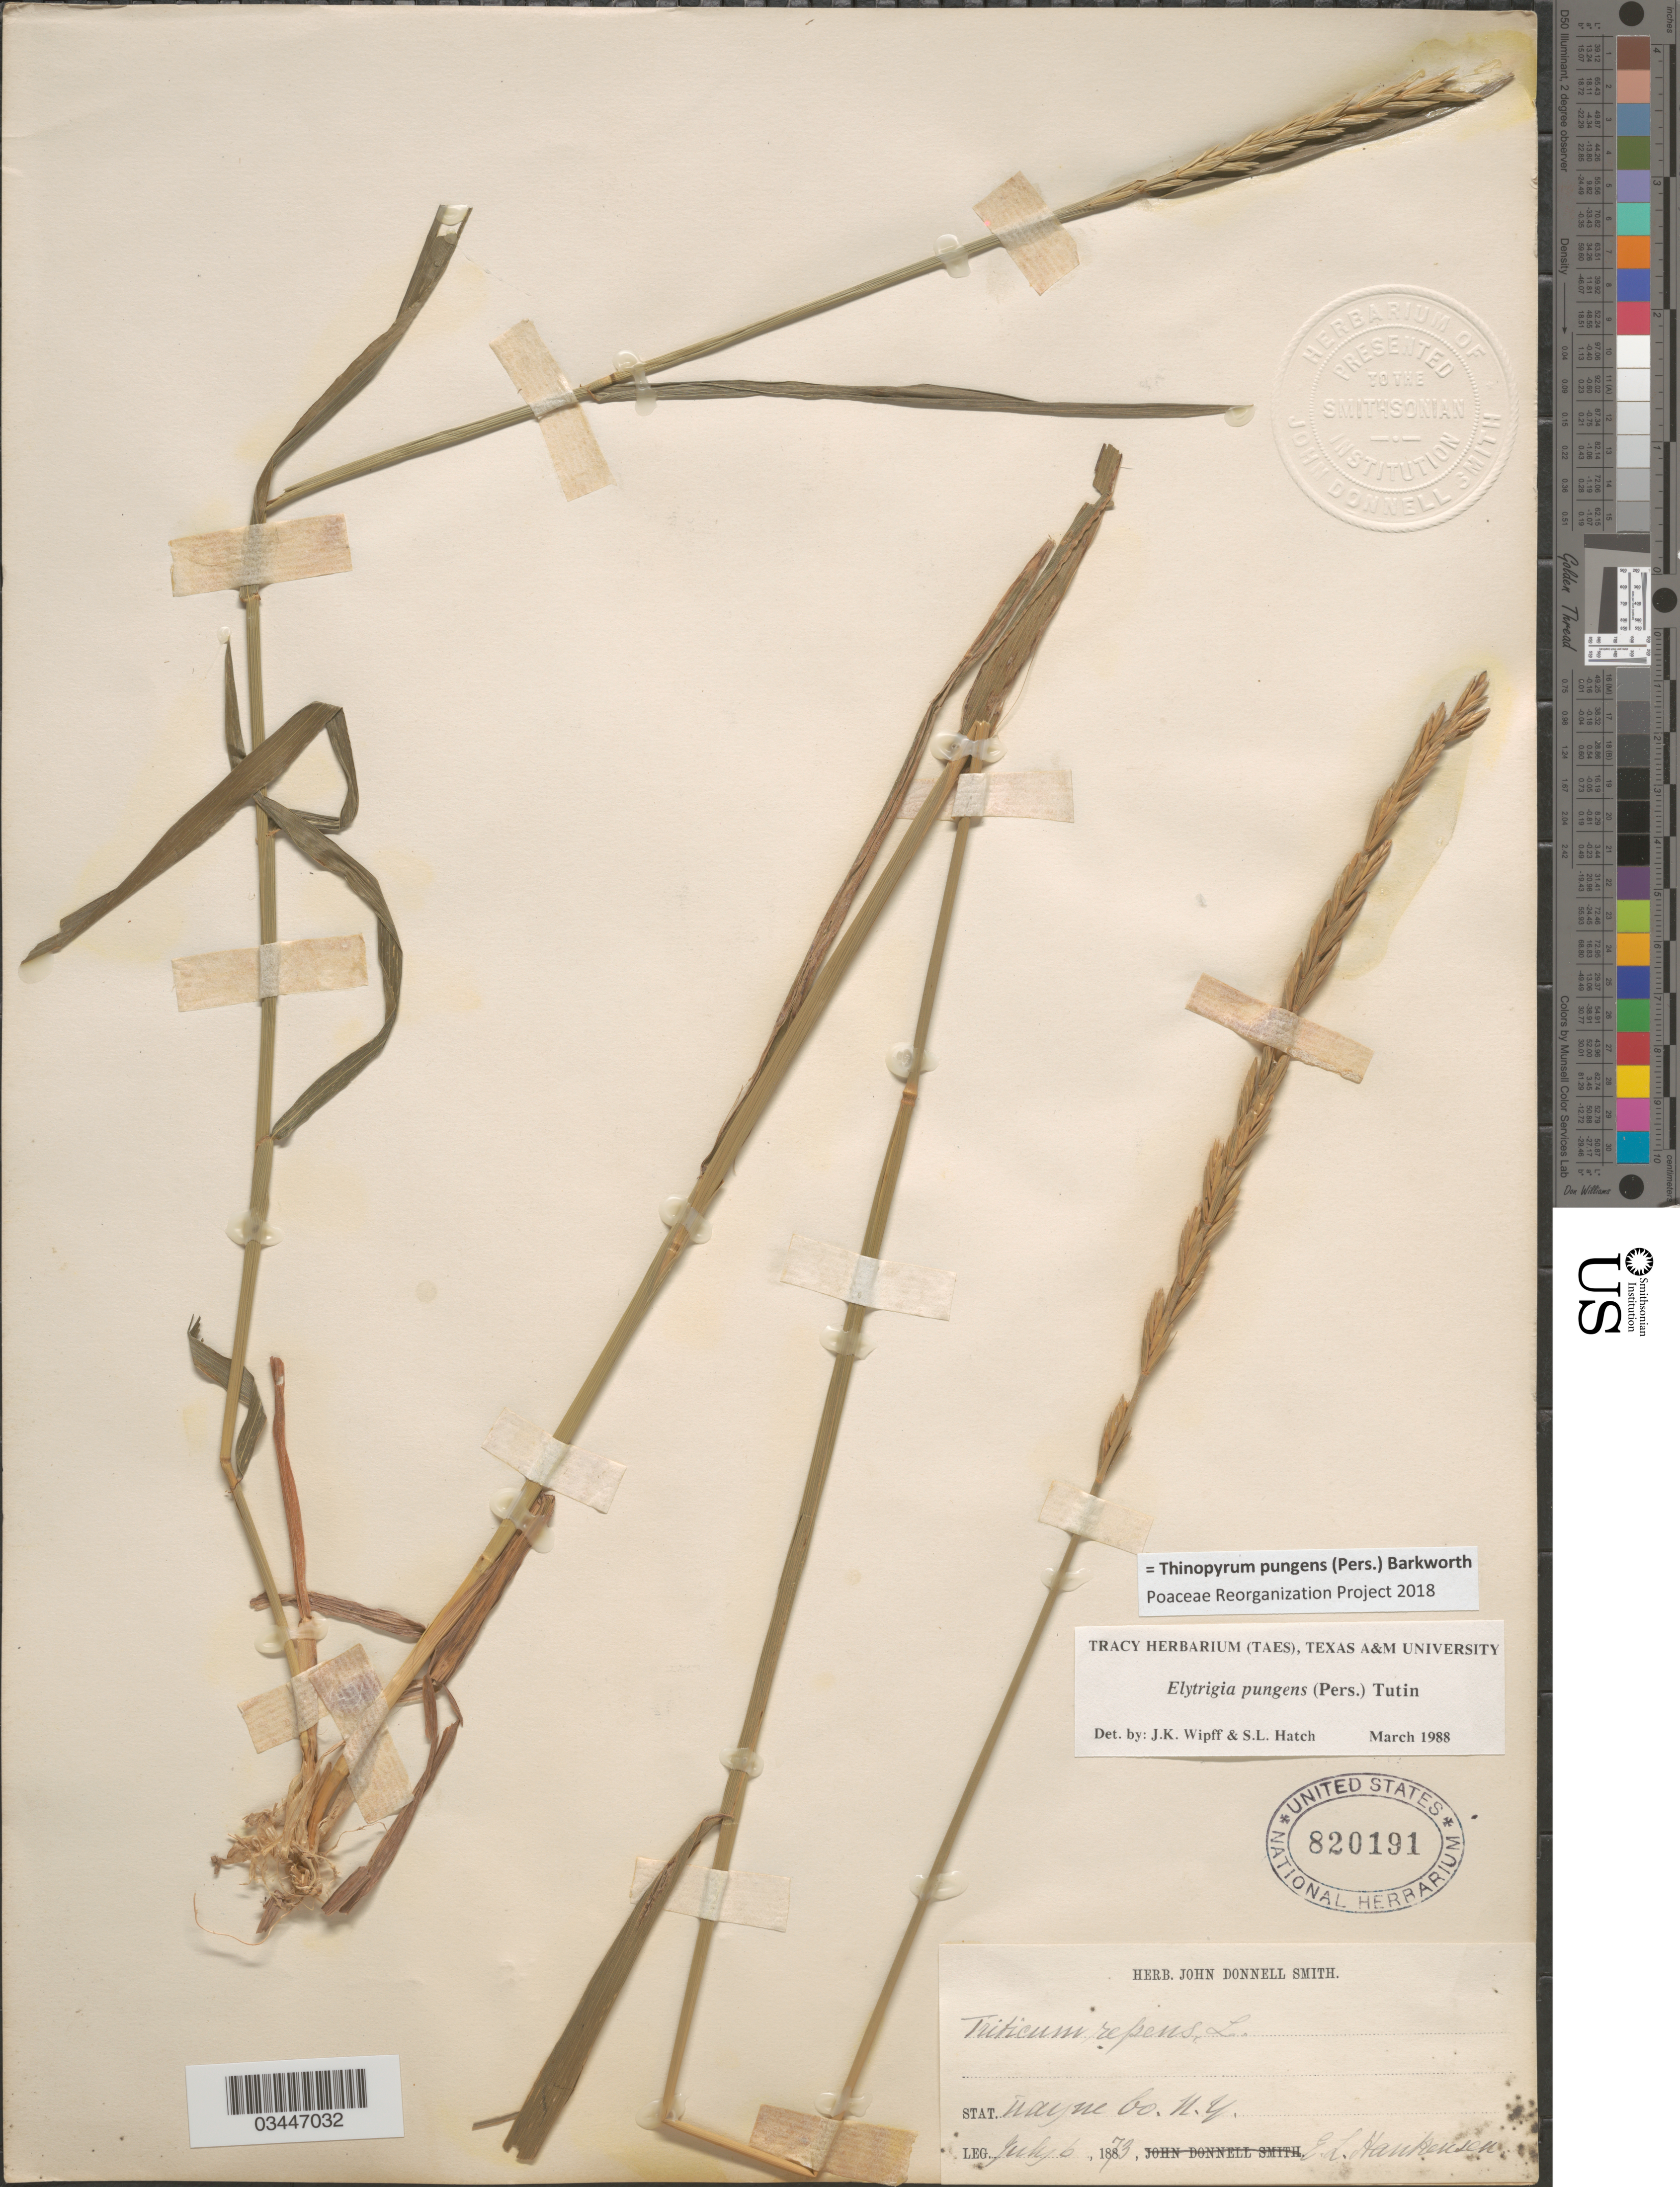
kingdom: Plantae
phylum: Tracheophyta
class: Liliopsida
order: Poales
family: Poaceae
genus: Thinopyrum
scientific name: Thinopyrum pungens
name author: (Pers.) Barkworth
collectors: E. Hankenson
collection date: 1873-07-06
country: United States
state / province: New York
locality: Stat. Wayne Co.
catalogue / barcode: US 820191